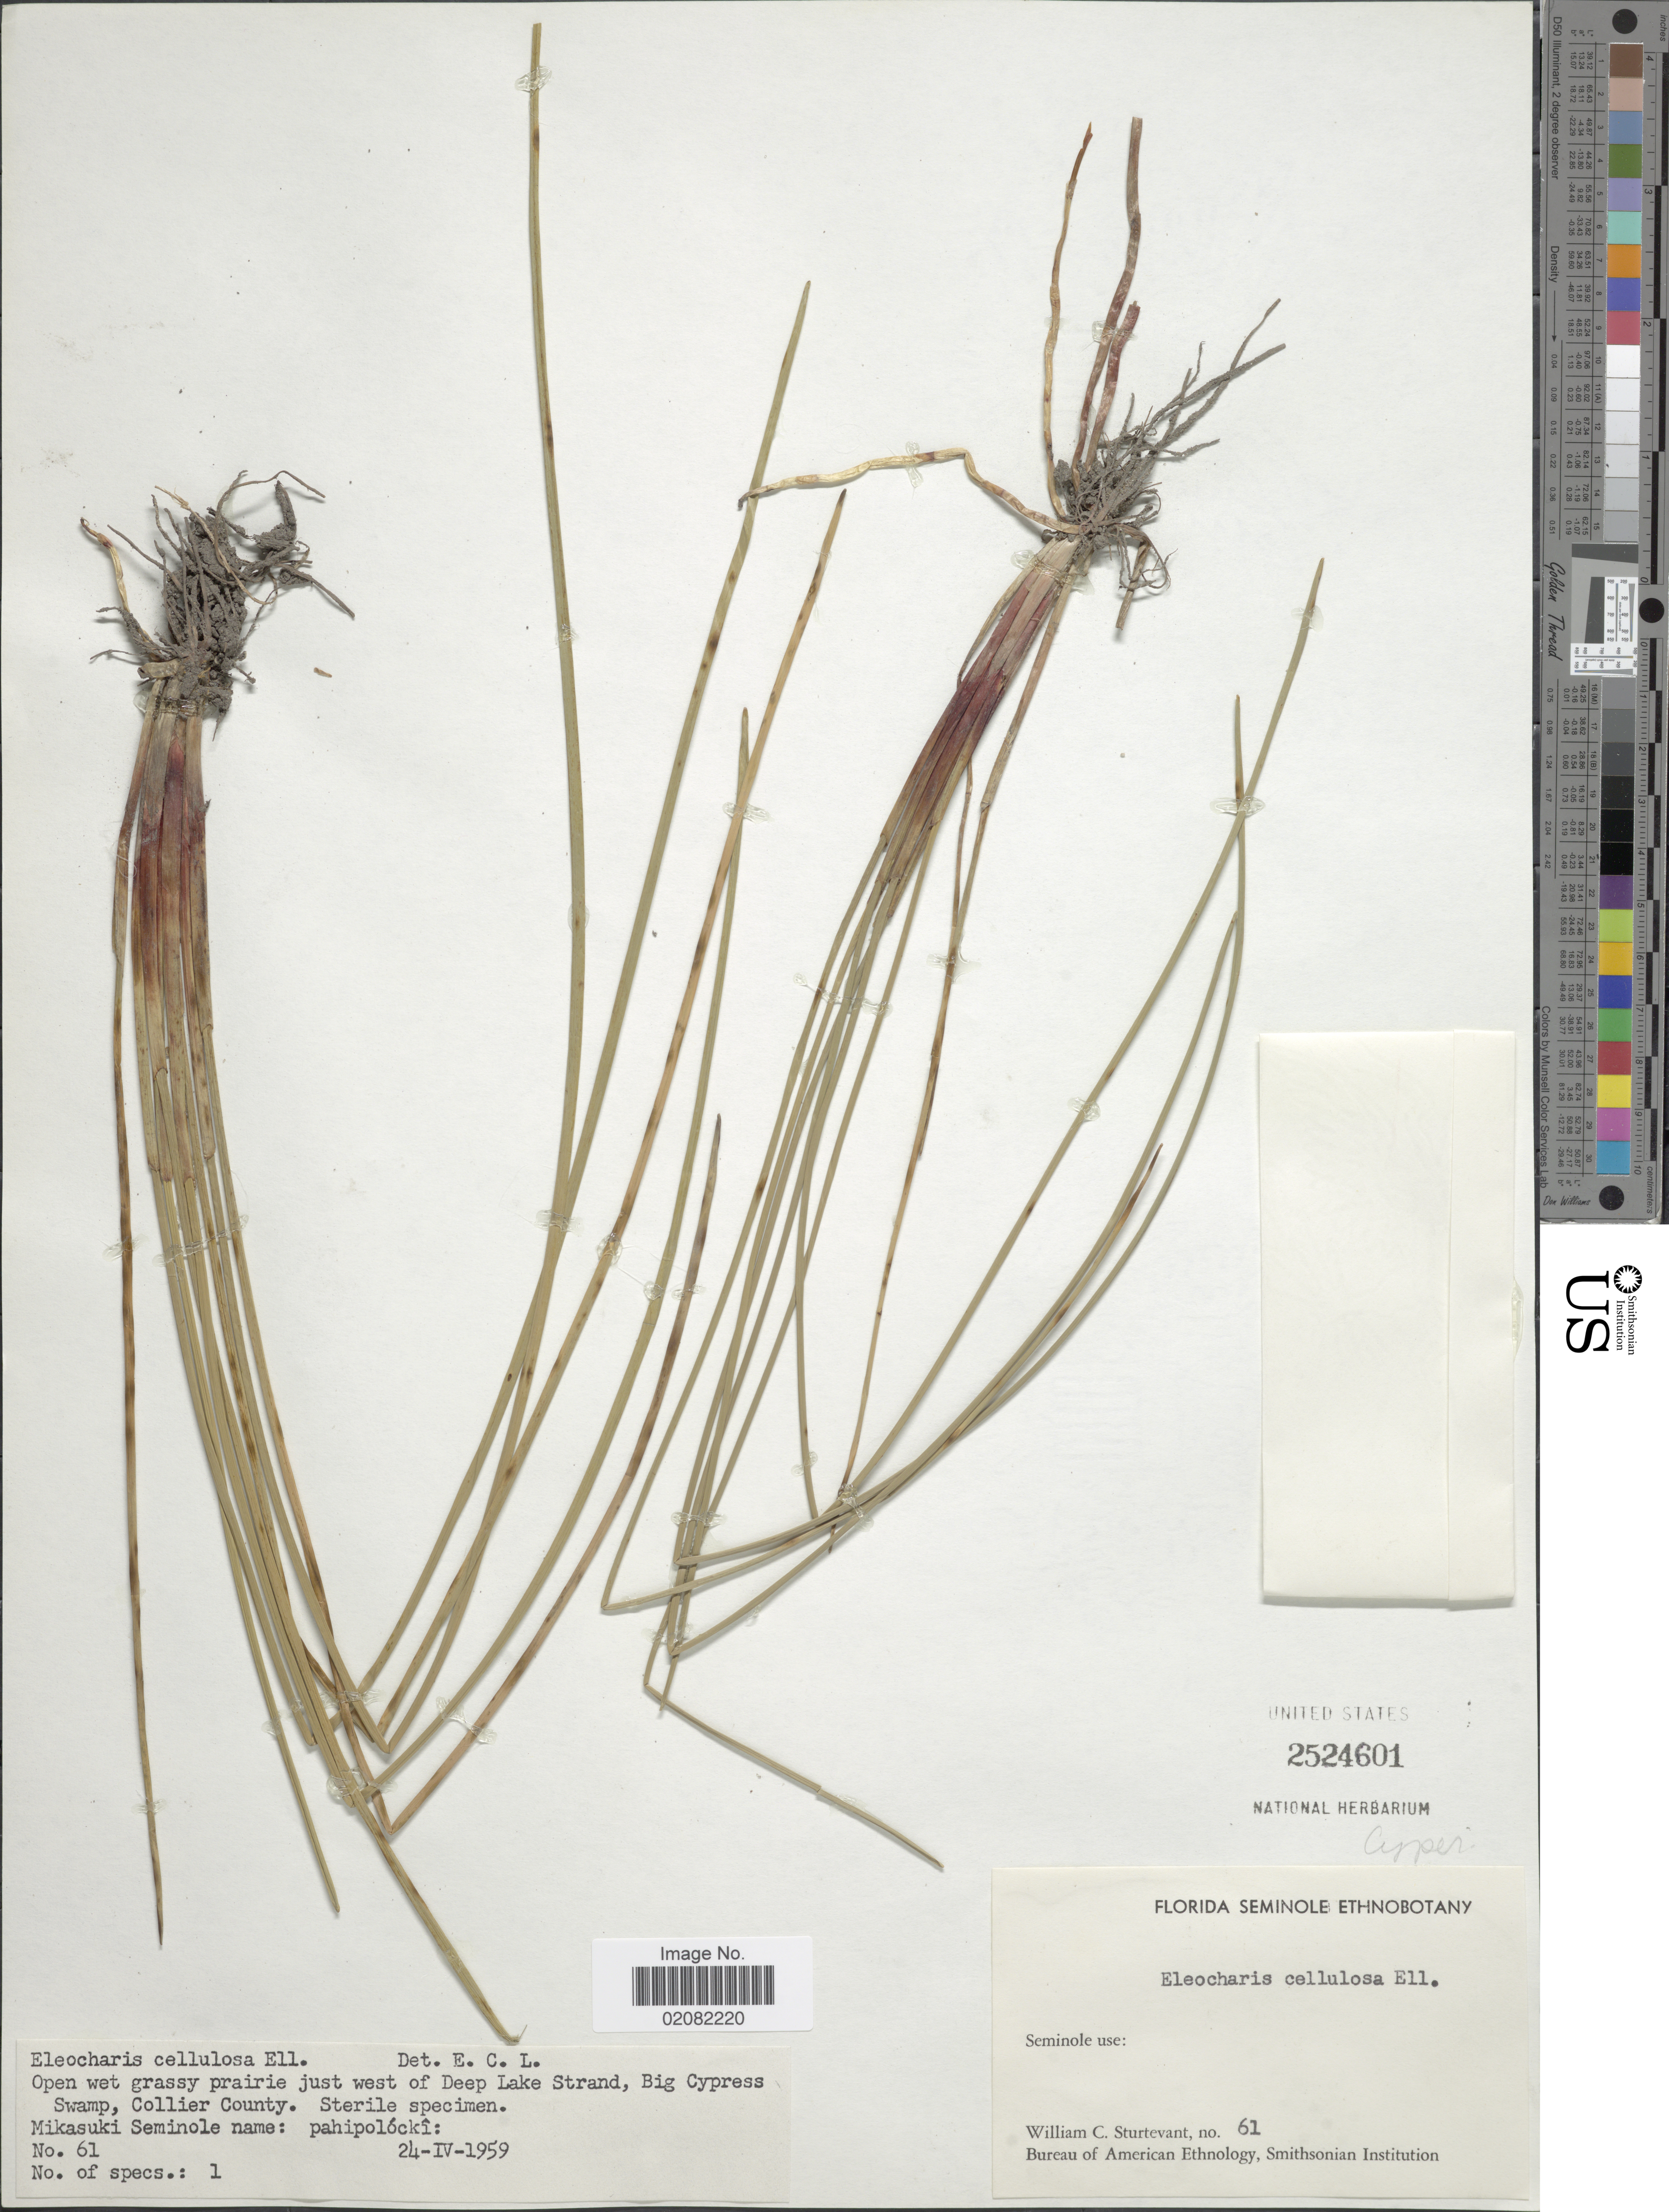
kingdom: Plantae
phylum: Tracheophyta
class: Liliopsida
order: Poales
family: Cyperaceae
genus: Eleocharis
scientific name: Eleocharis cellulosa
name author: Torr.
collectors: W. Sturtevant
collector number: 61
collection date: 1959-04-24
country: United States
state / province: Florida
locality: Open wet grassy just west of Deep Lake Strand, Big Cypress Swamp, Collier County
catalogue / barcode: US 2524601